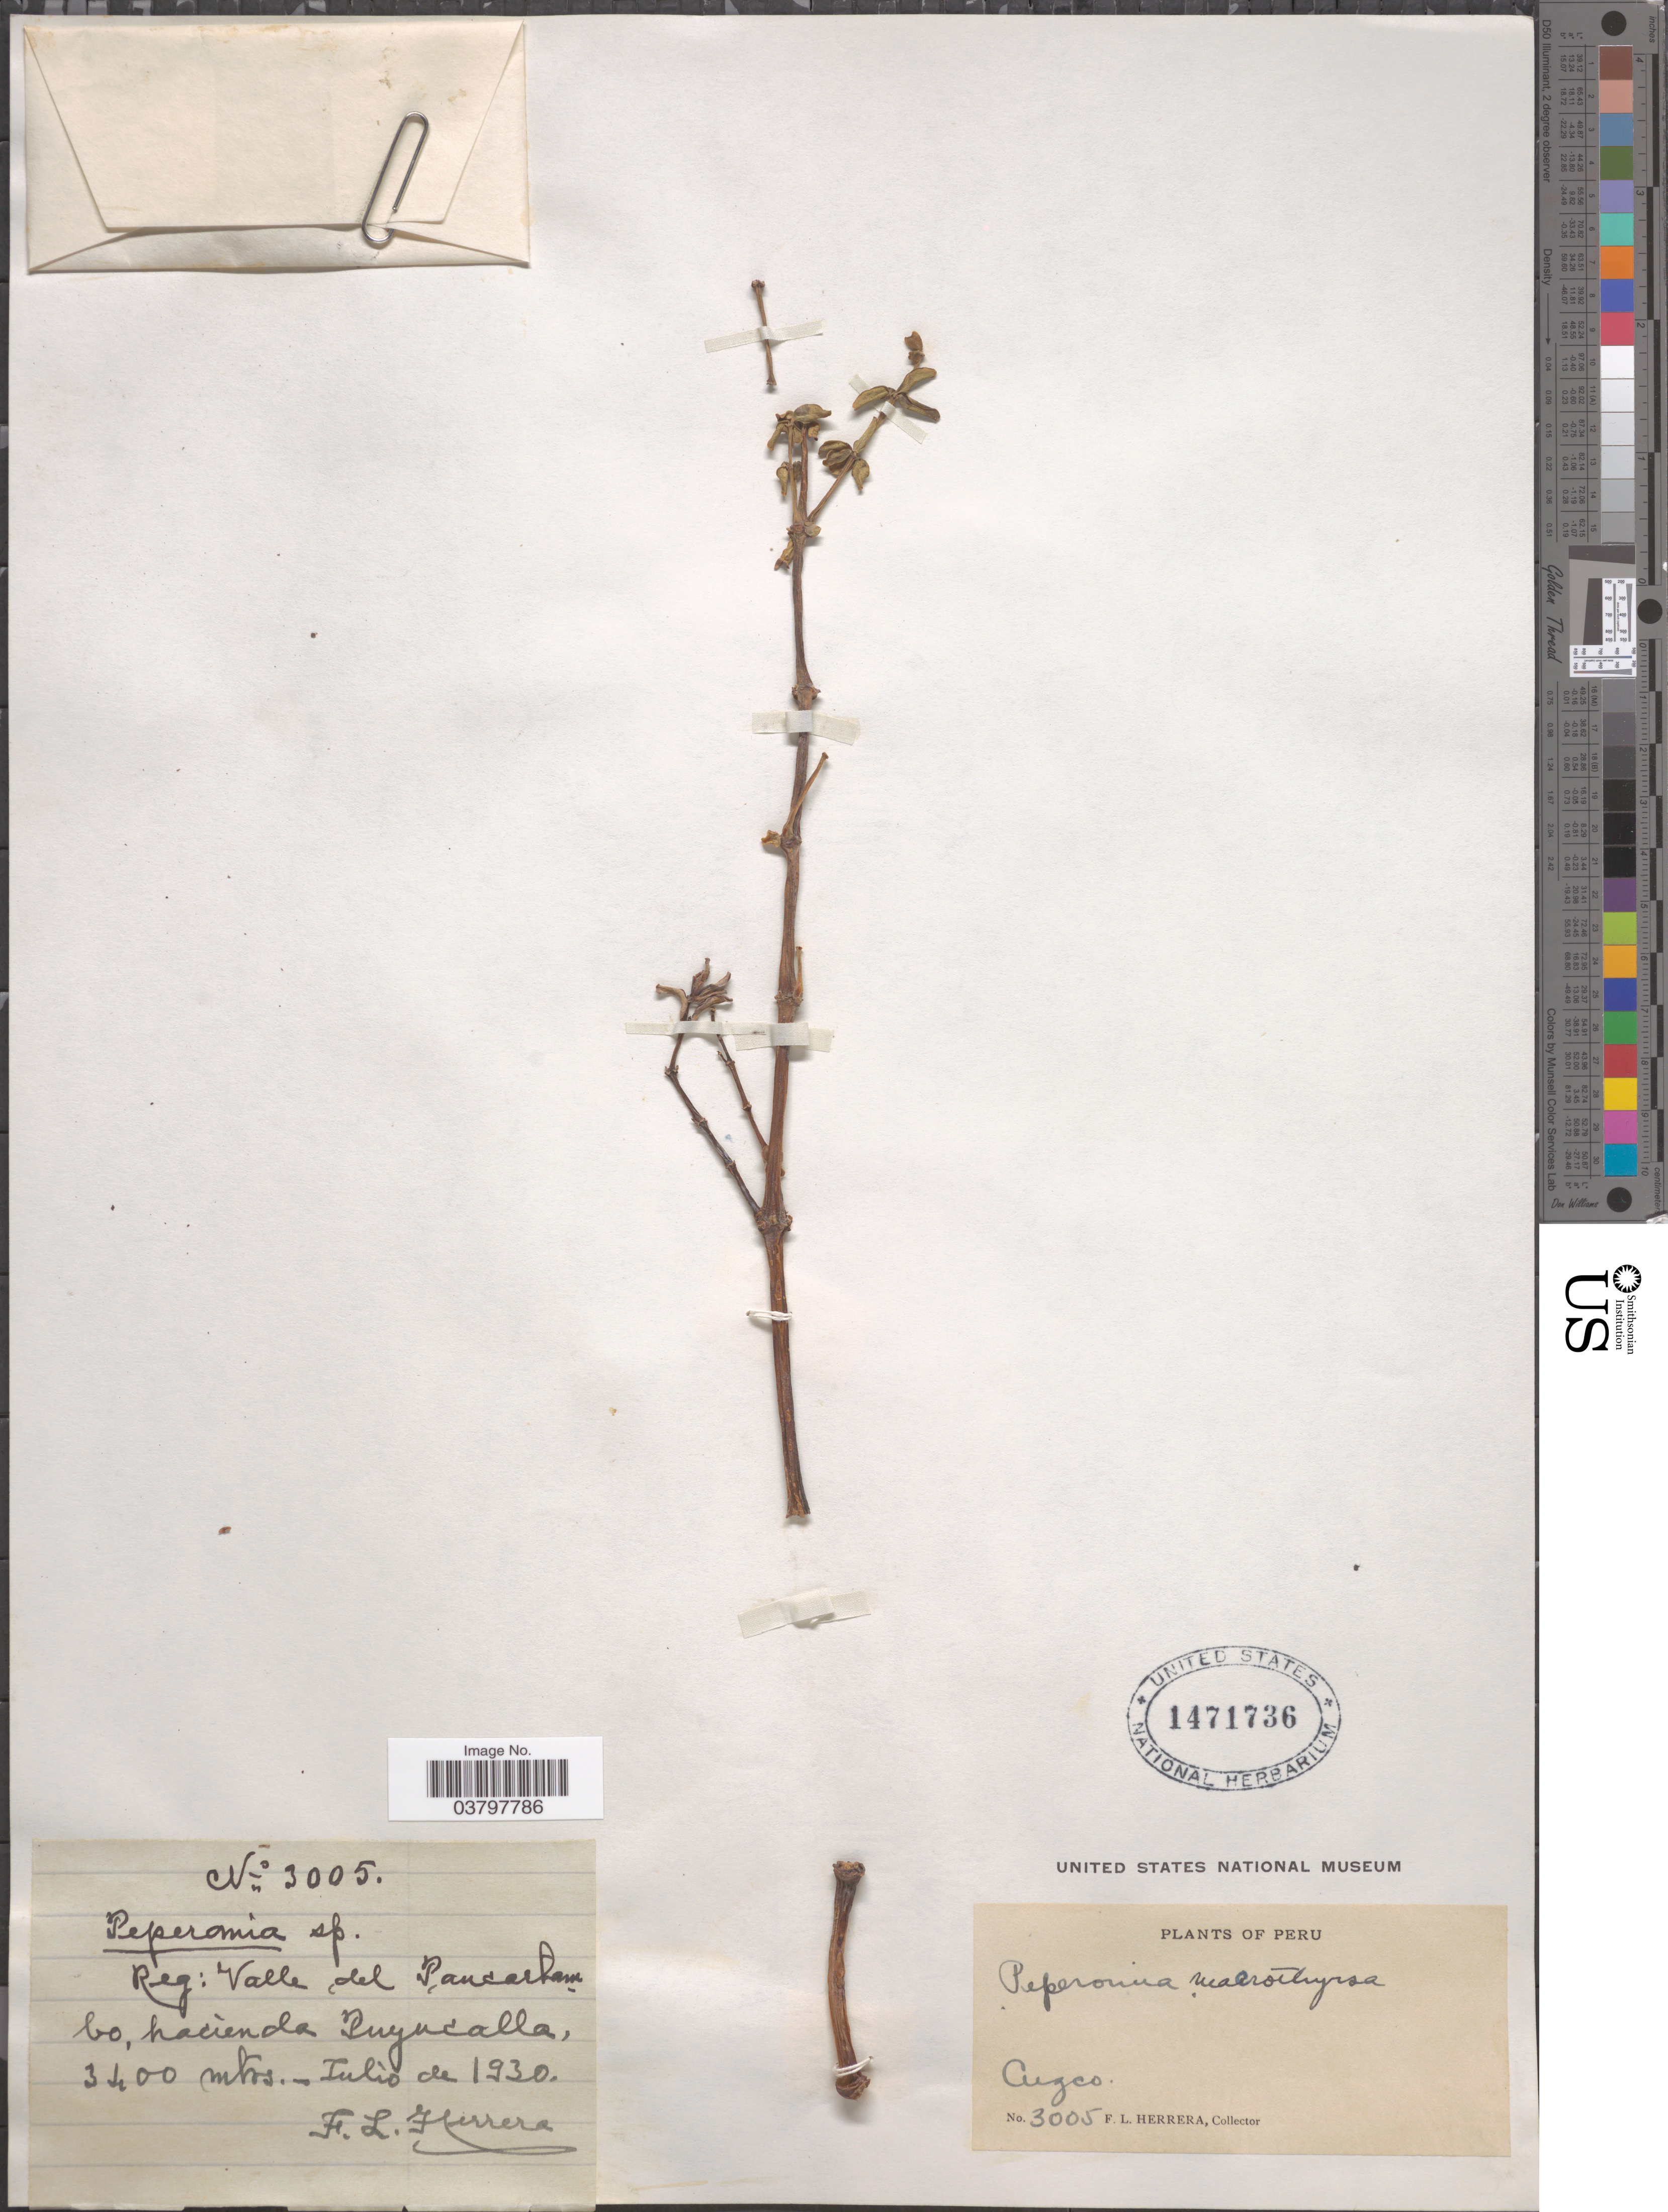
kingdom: Plantae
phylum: Tracheophyta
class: Magnoliopsida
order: Piperales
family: Piperaceae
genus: Peperomia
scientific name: Peperomia macrothyrsa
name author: Miq.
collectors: F. L. Herrera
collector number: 3005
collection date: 1930-07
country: Peru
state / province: Cusco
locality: Cuzco. Reg: Valle del Paucartambo hacienda Puyucalla.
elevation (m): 3400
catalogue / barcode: US 1471736